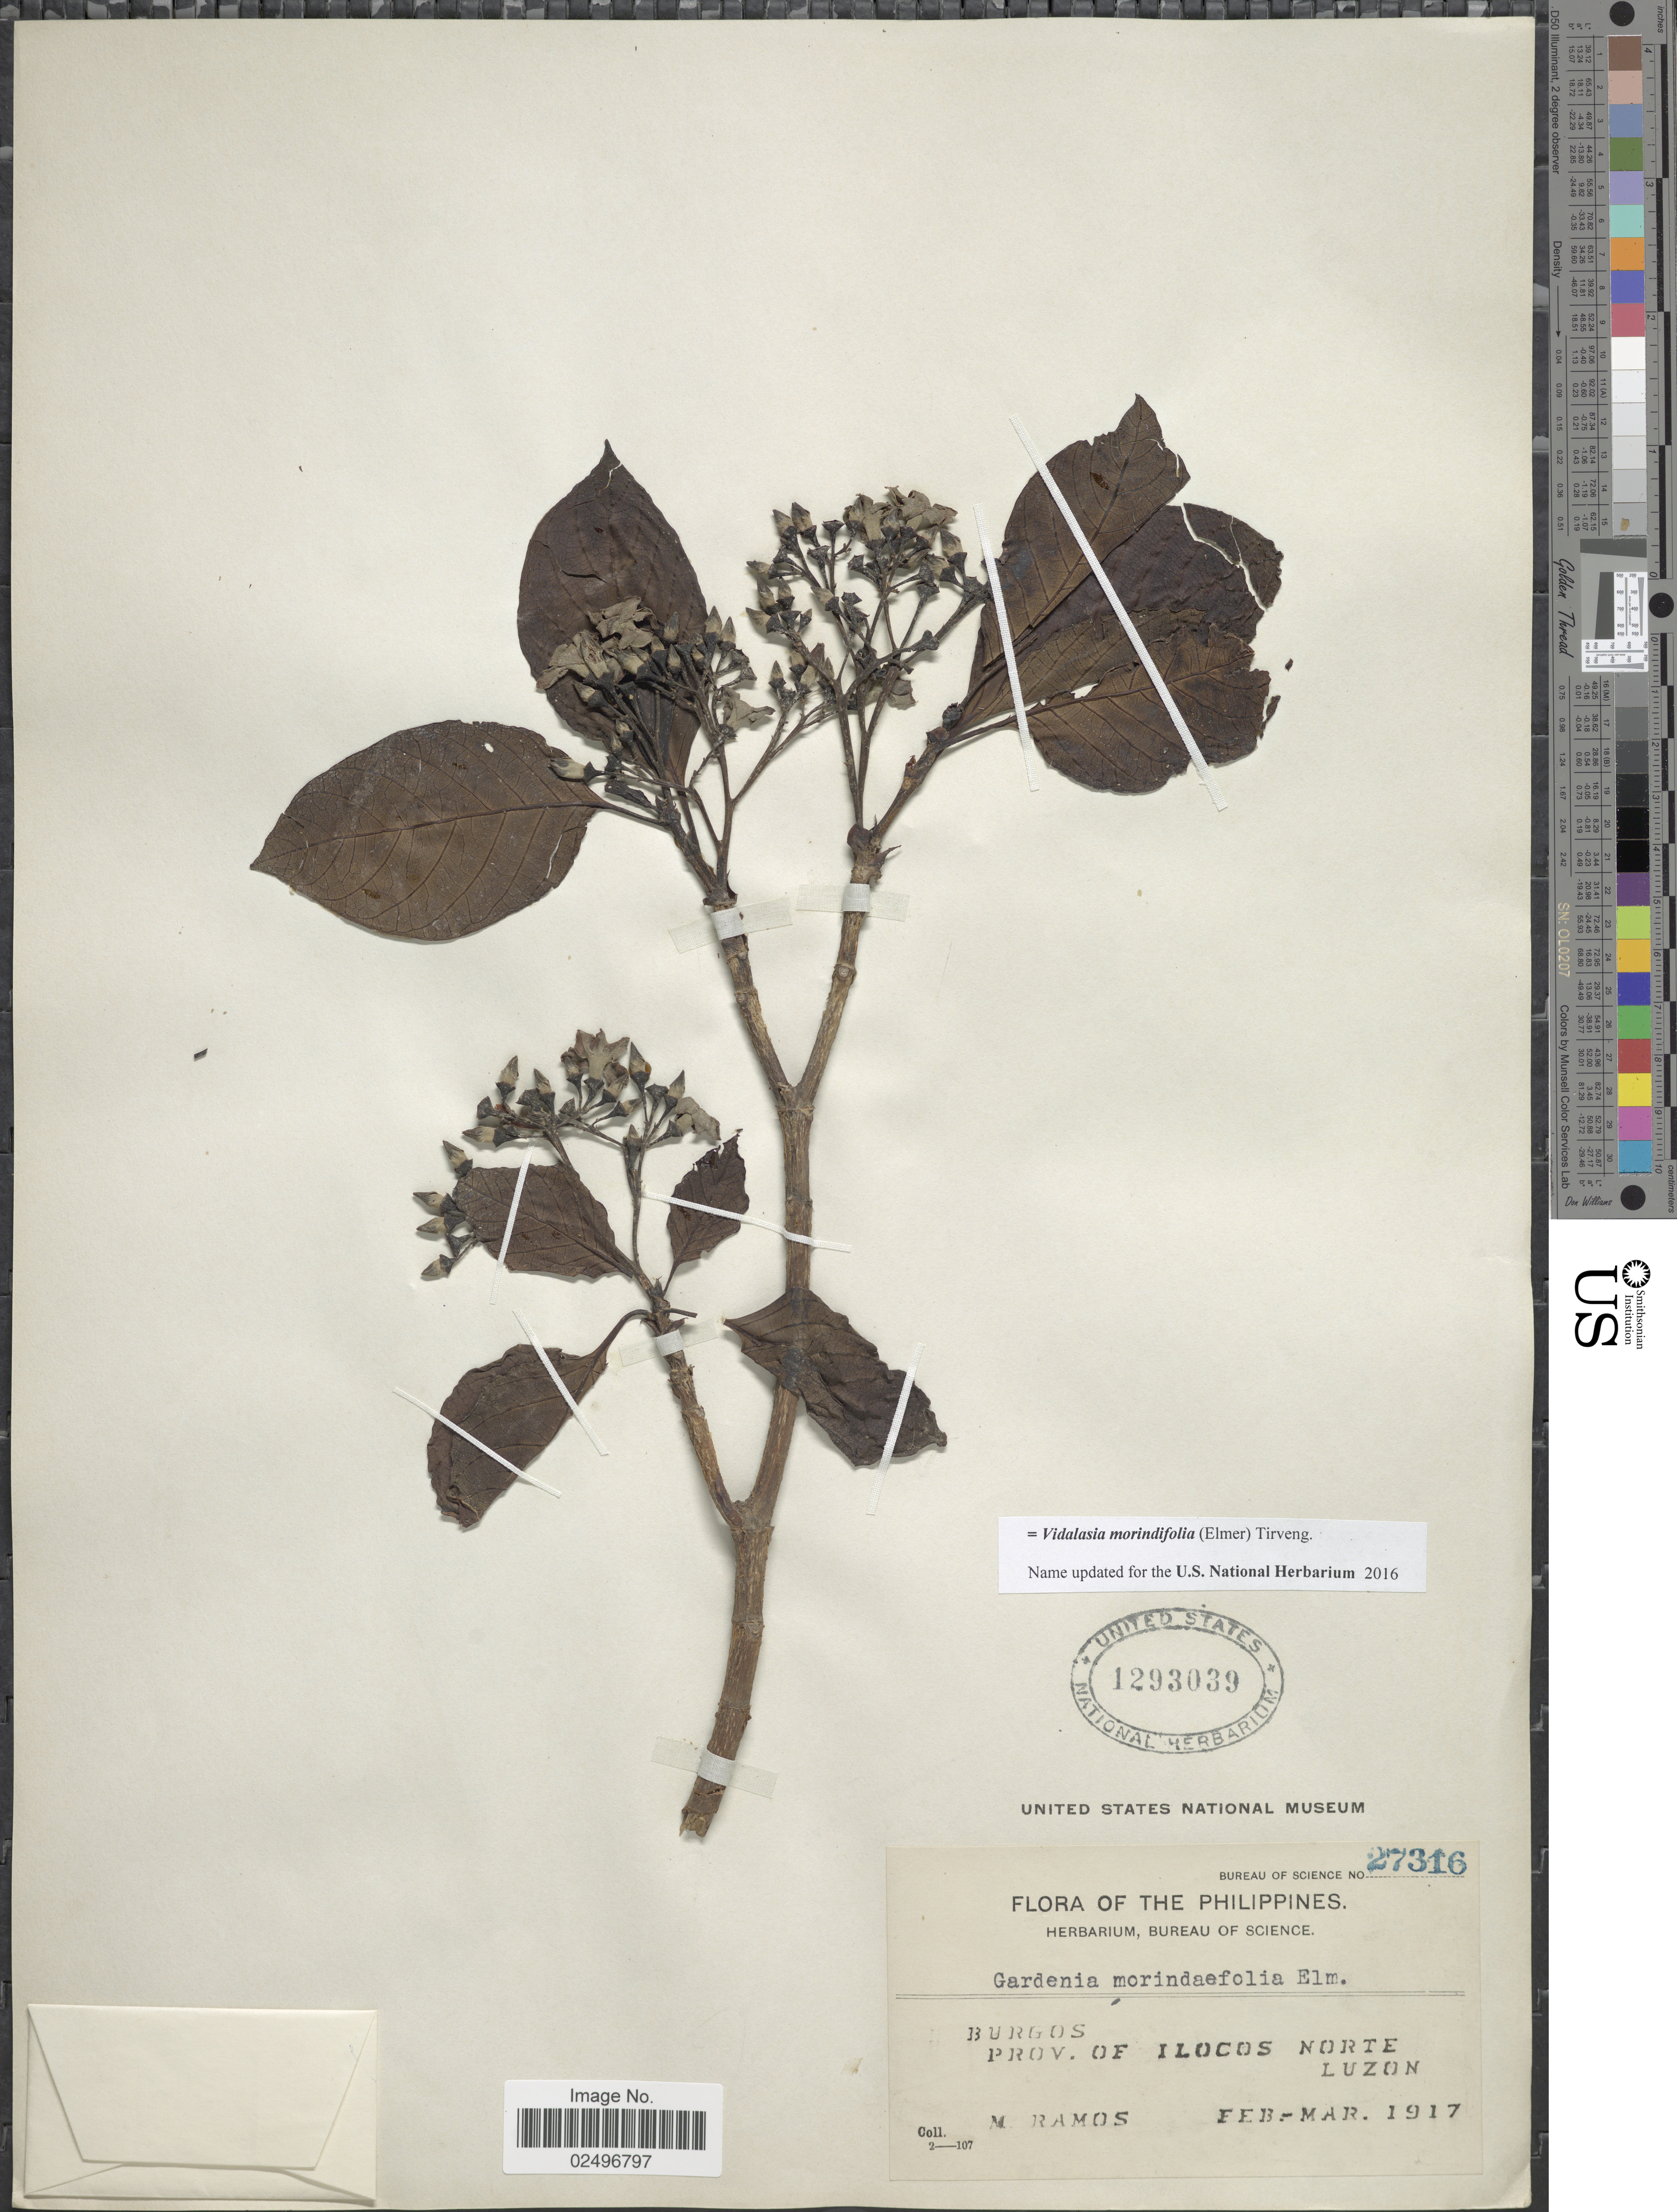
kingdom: Plantae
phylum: Tracheophyta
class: Magnoliopsida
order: Gentianales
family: Rubiaceae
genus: Vidalasia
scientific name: Vidalasia morindifolia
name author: (Elmer) Tirveng.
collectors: M. Ramos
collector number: Bureau of Science 27316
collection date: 1917-02/1917-03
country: Philippines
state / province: Ilocos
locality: Burgos, Prov. of Ilocos Norte, Luzon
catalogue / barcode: US 1293039